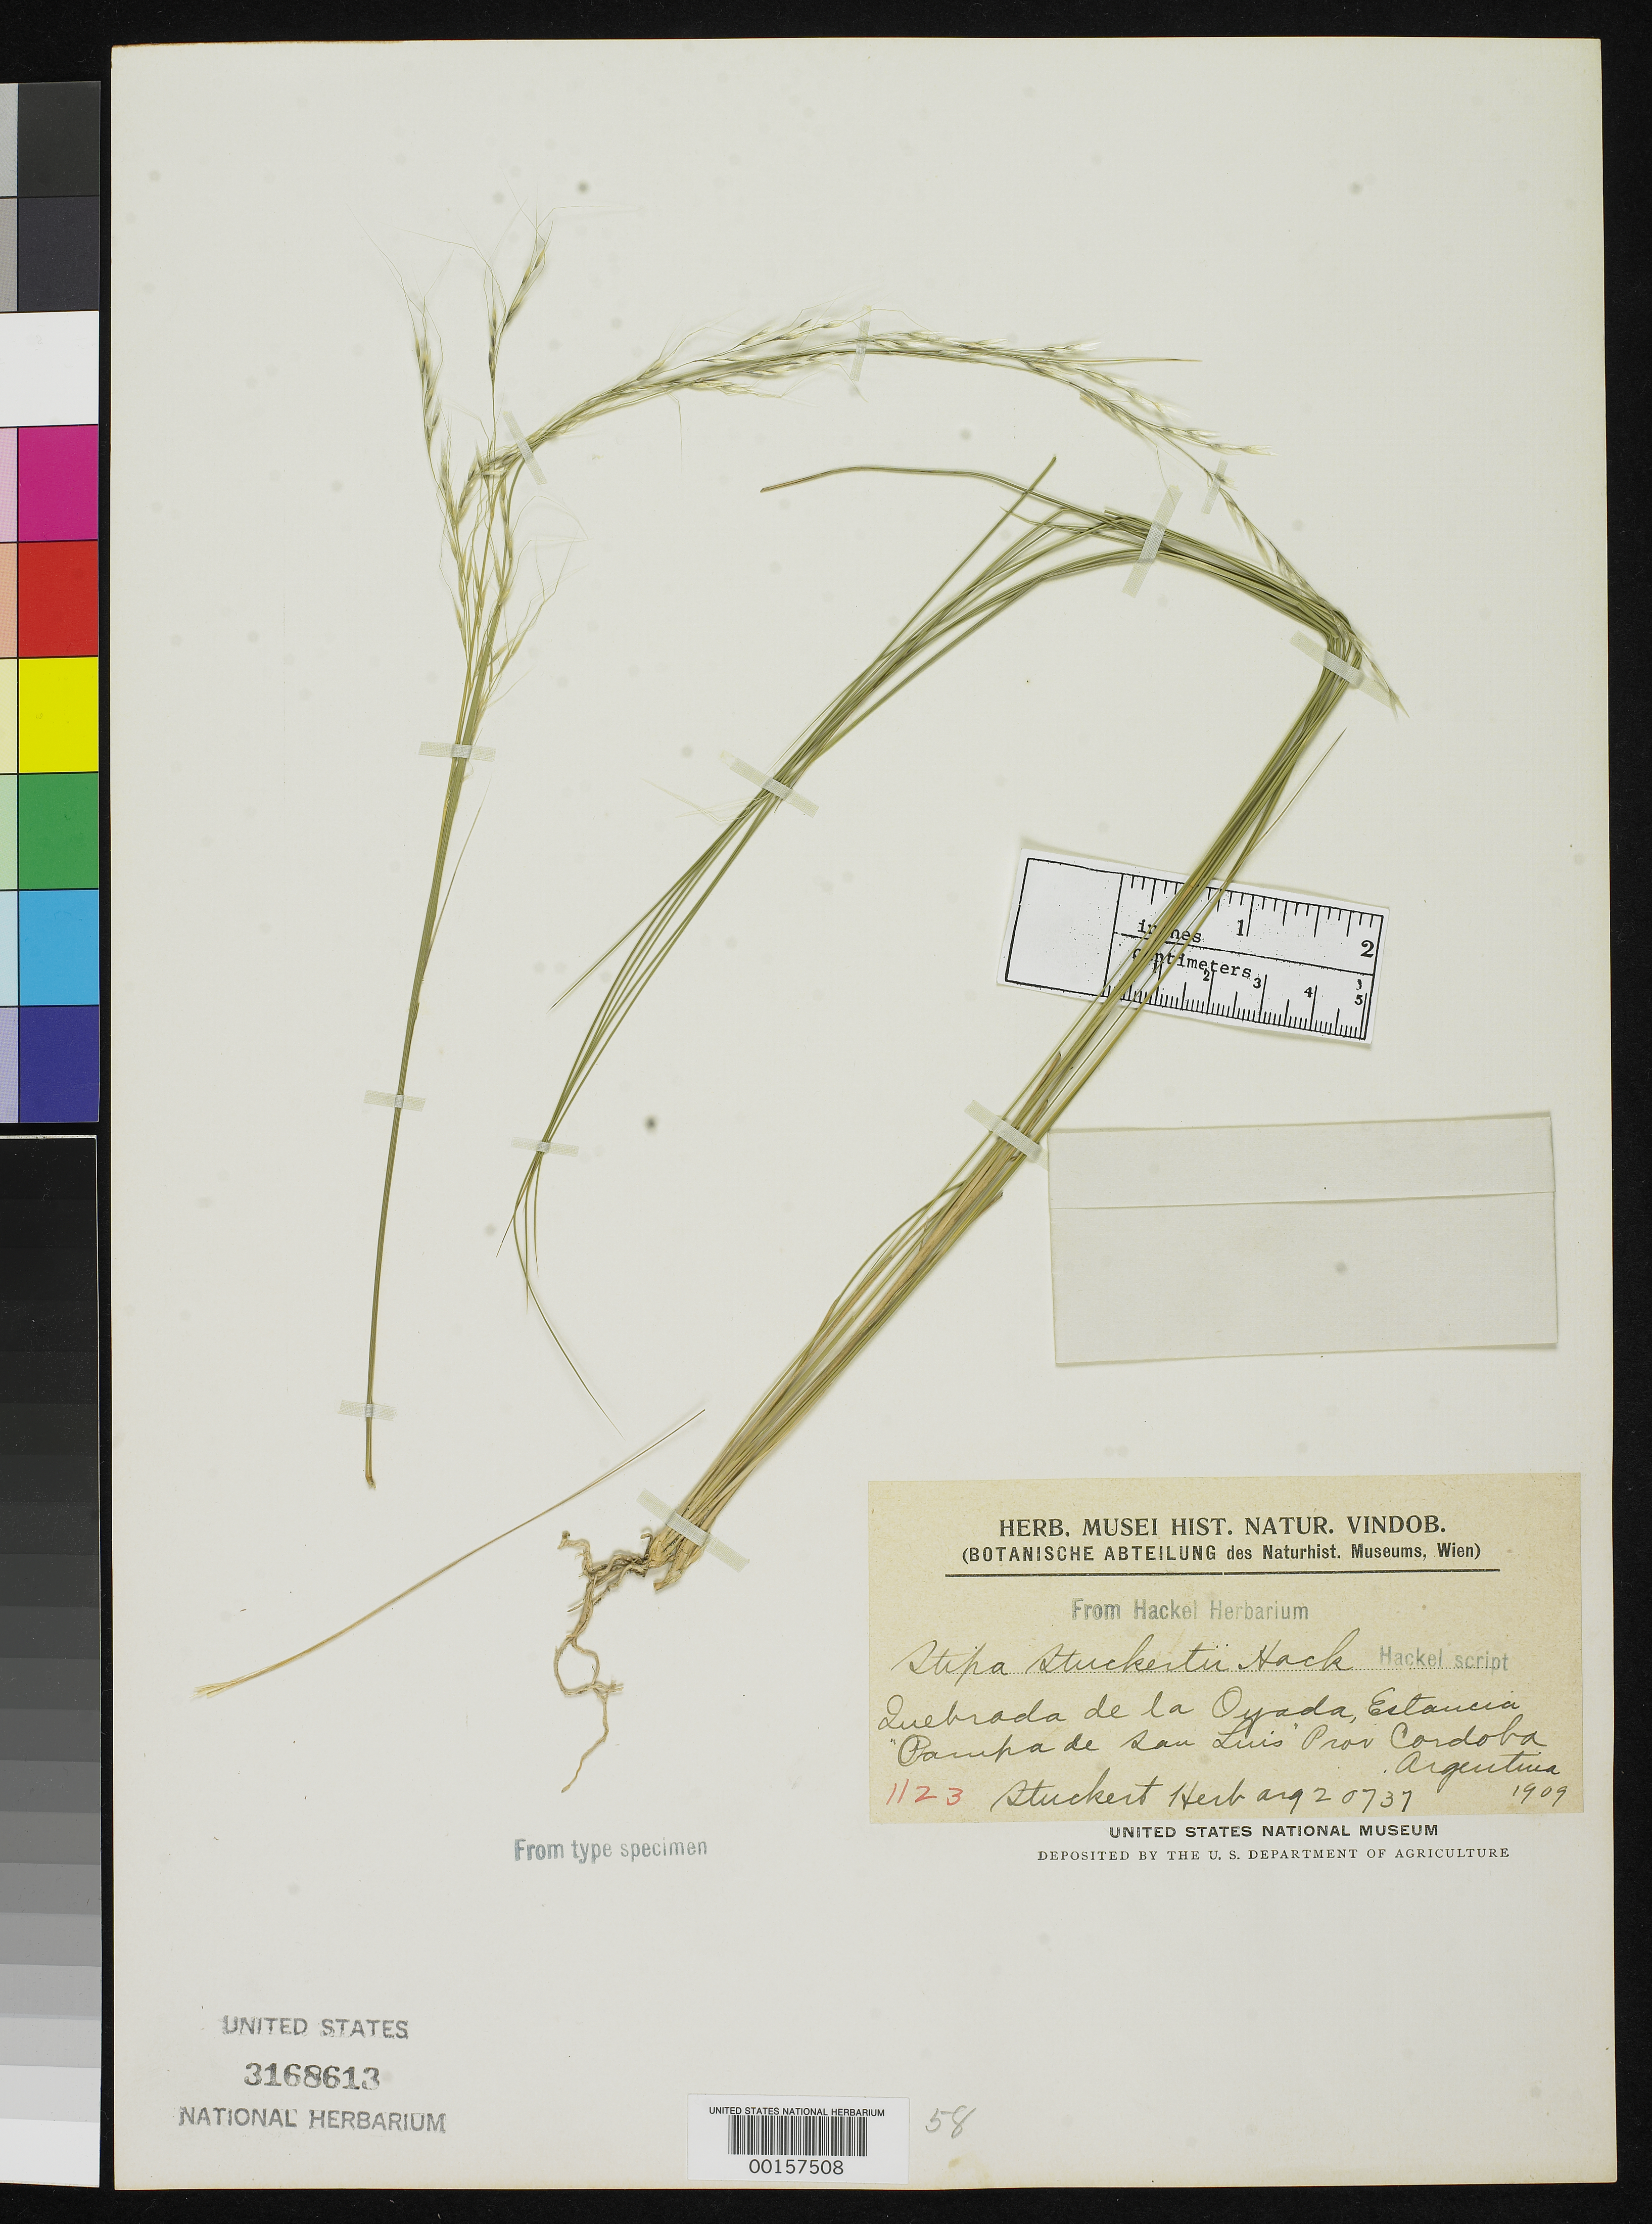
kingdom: Plantae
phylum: Tracheophyta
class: Liliopsida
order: Poales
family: Poaceae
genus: Stipa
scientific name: Stipa stuckertii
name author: Hack. in Stuck.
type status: Type Fragment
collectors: T. Stuckert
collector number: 20737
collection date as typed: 1909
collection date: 1909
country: Argentina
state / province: Córdoba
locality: Quebrada de La Oyada, Estancia "Pampa de San Luis".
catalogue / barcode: US 3168613